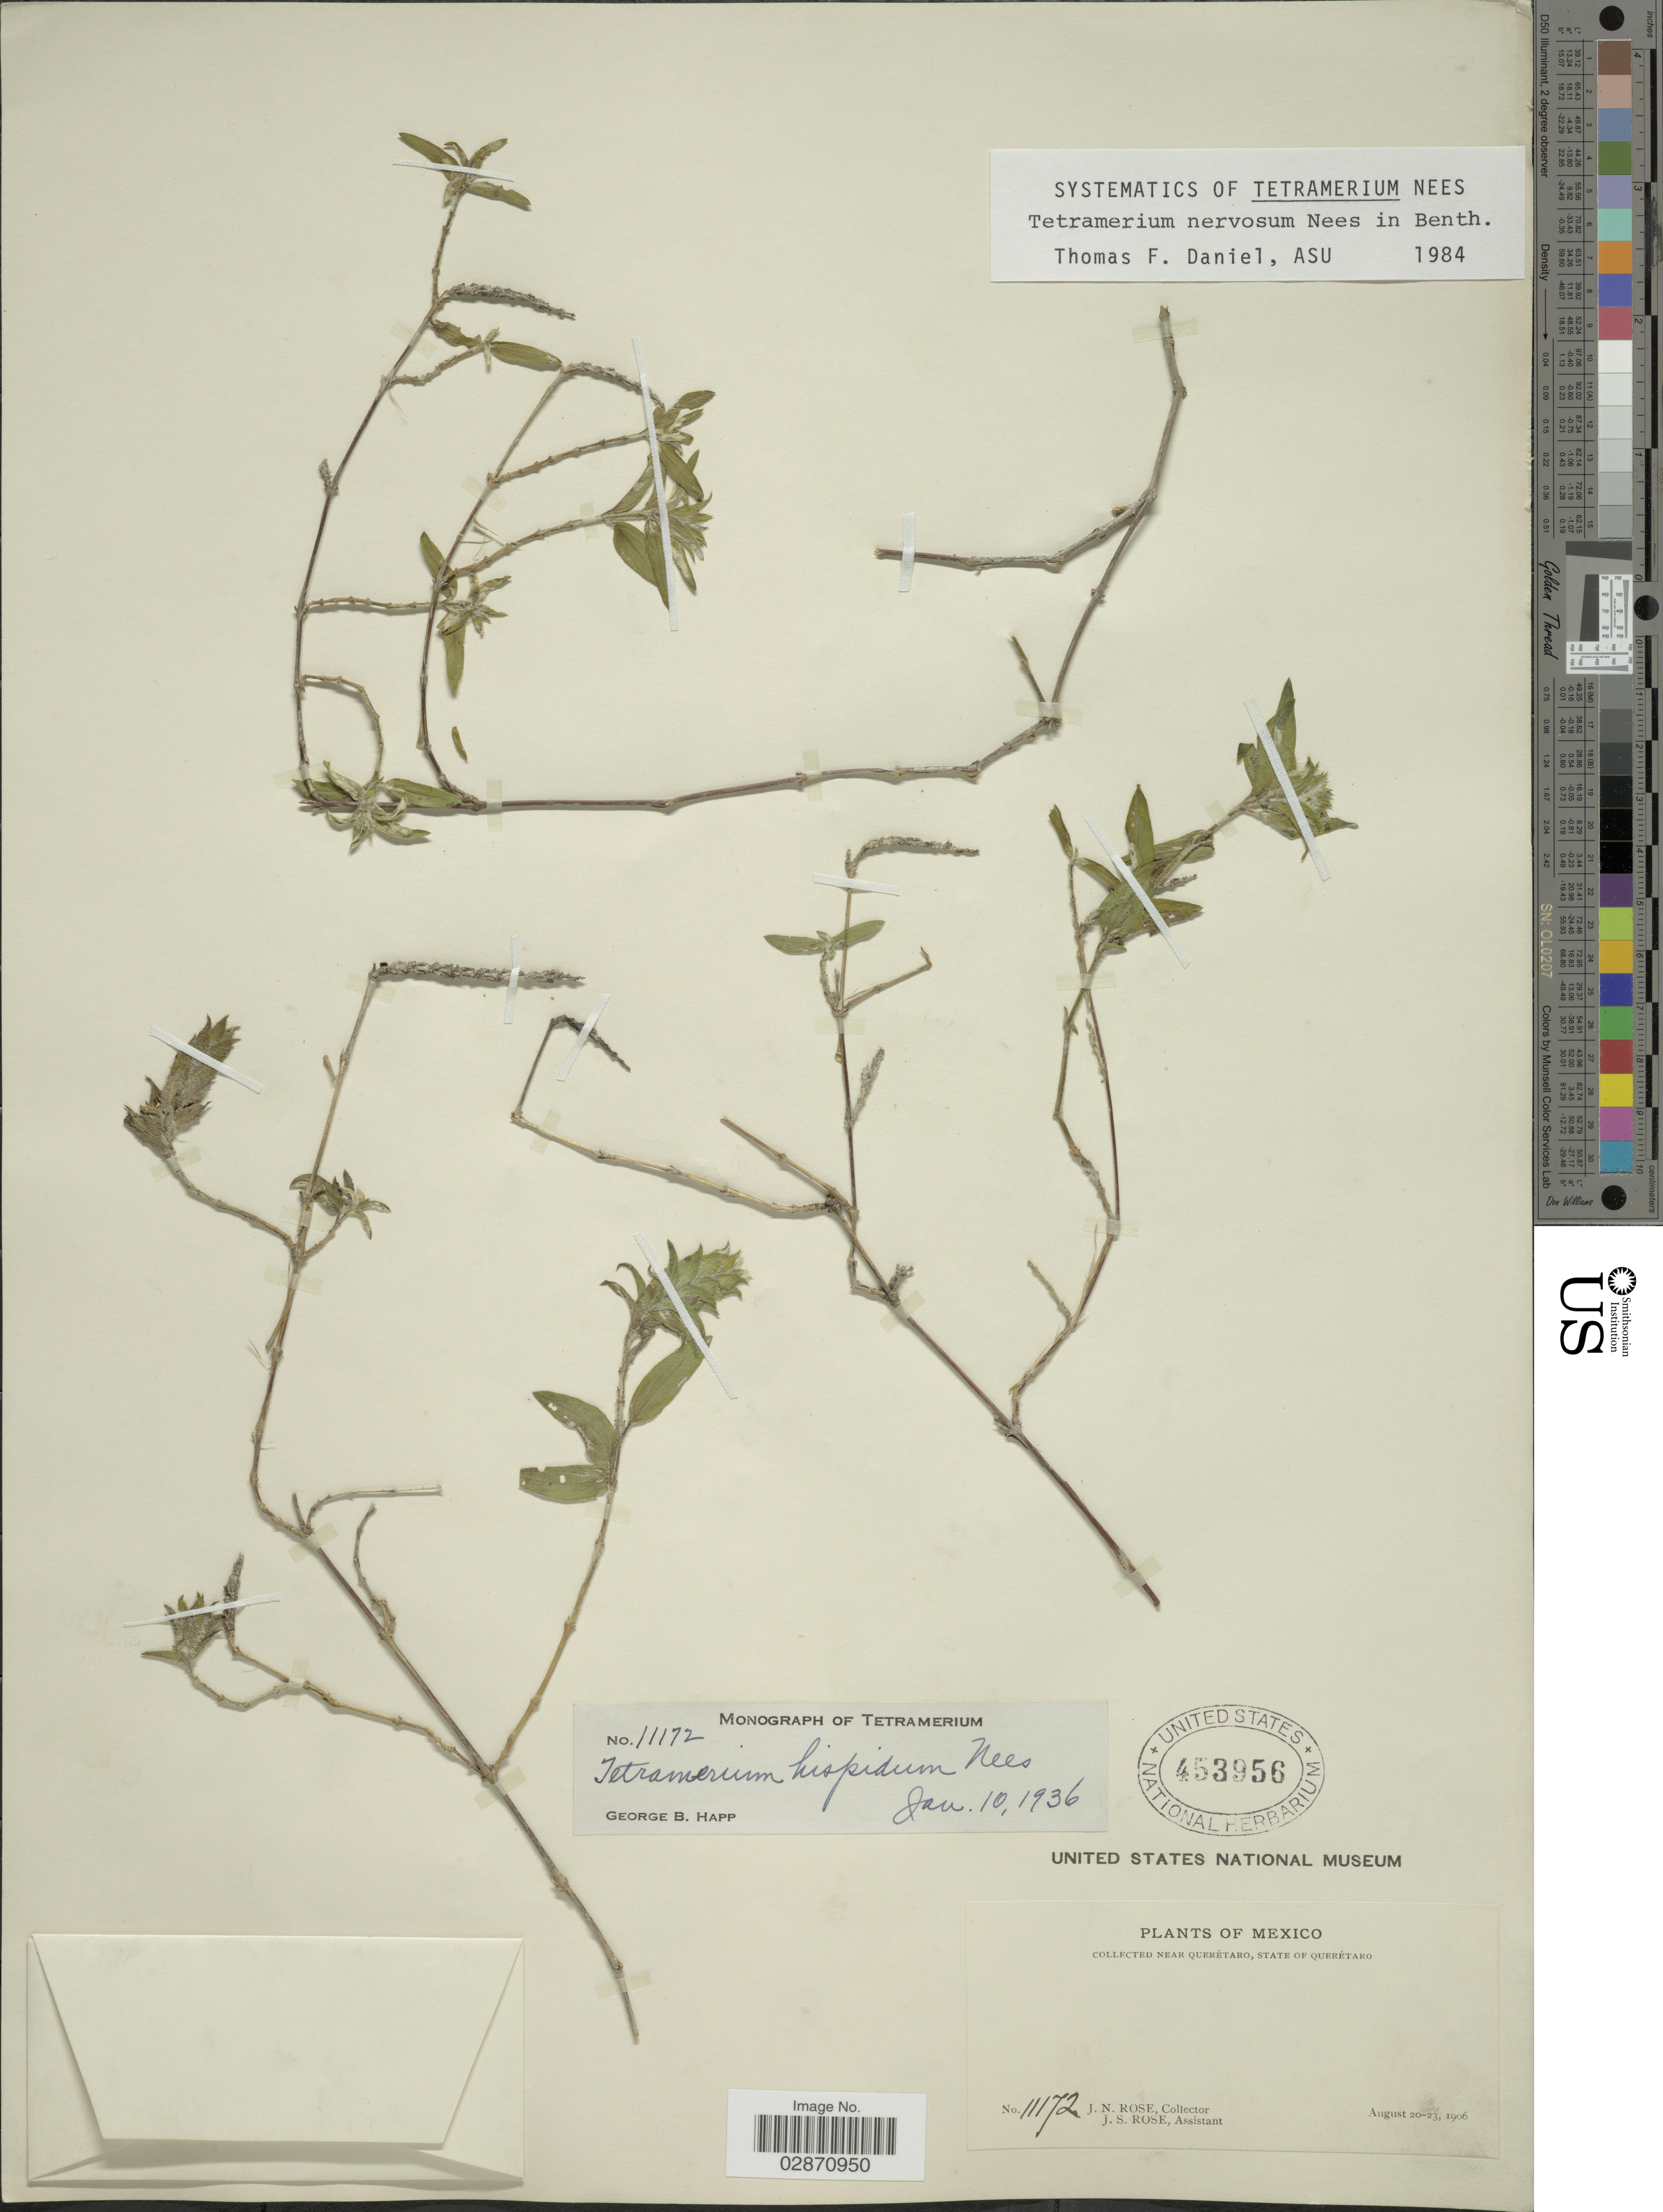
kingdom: Plantae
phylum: Tracheophyta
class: Magnoliopsida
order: Lamiales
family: Acanthaceae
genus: Tetramerium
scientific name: Tetramerium nervosum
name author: Nees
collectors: J. N. Rose & J. S. Rose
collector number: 11172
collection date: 1906-08-20/1906-08-23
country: Mexico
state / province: Querétaro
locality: Near Querétaro.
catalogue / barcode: US 453956